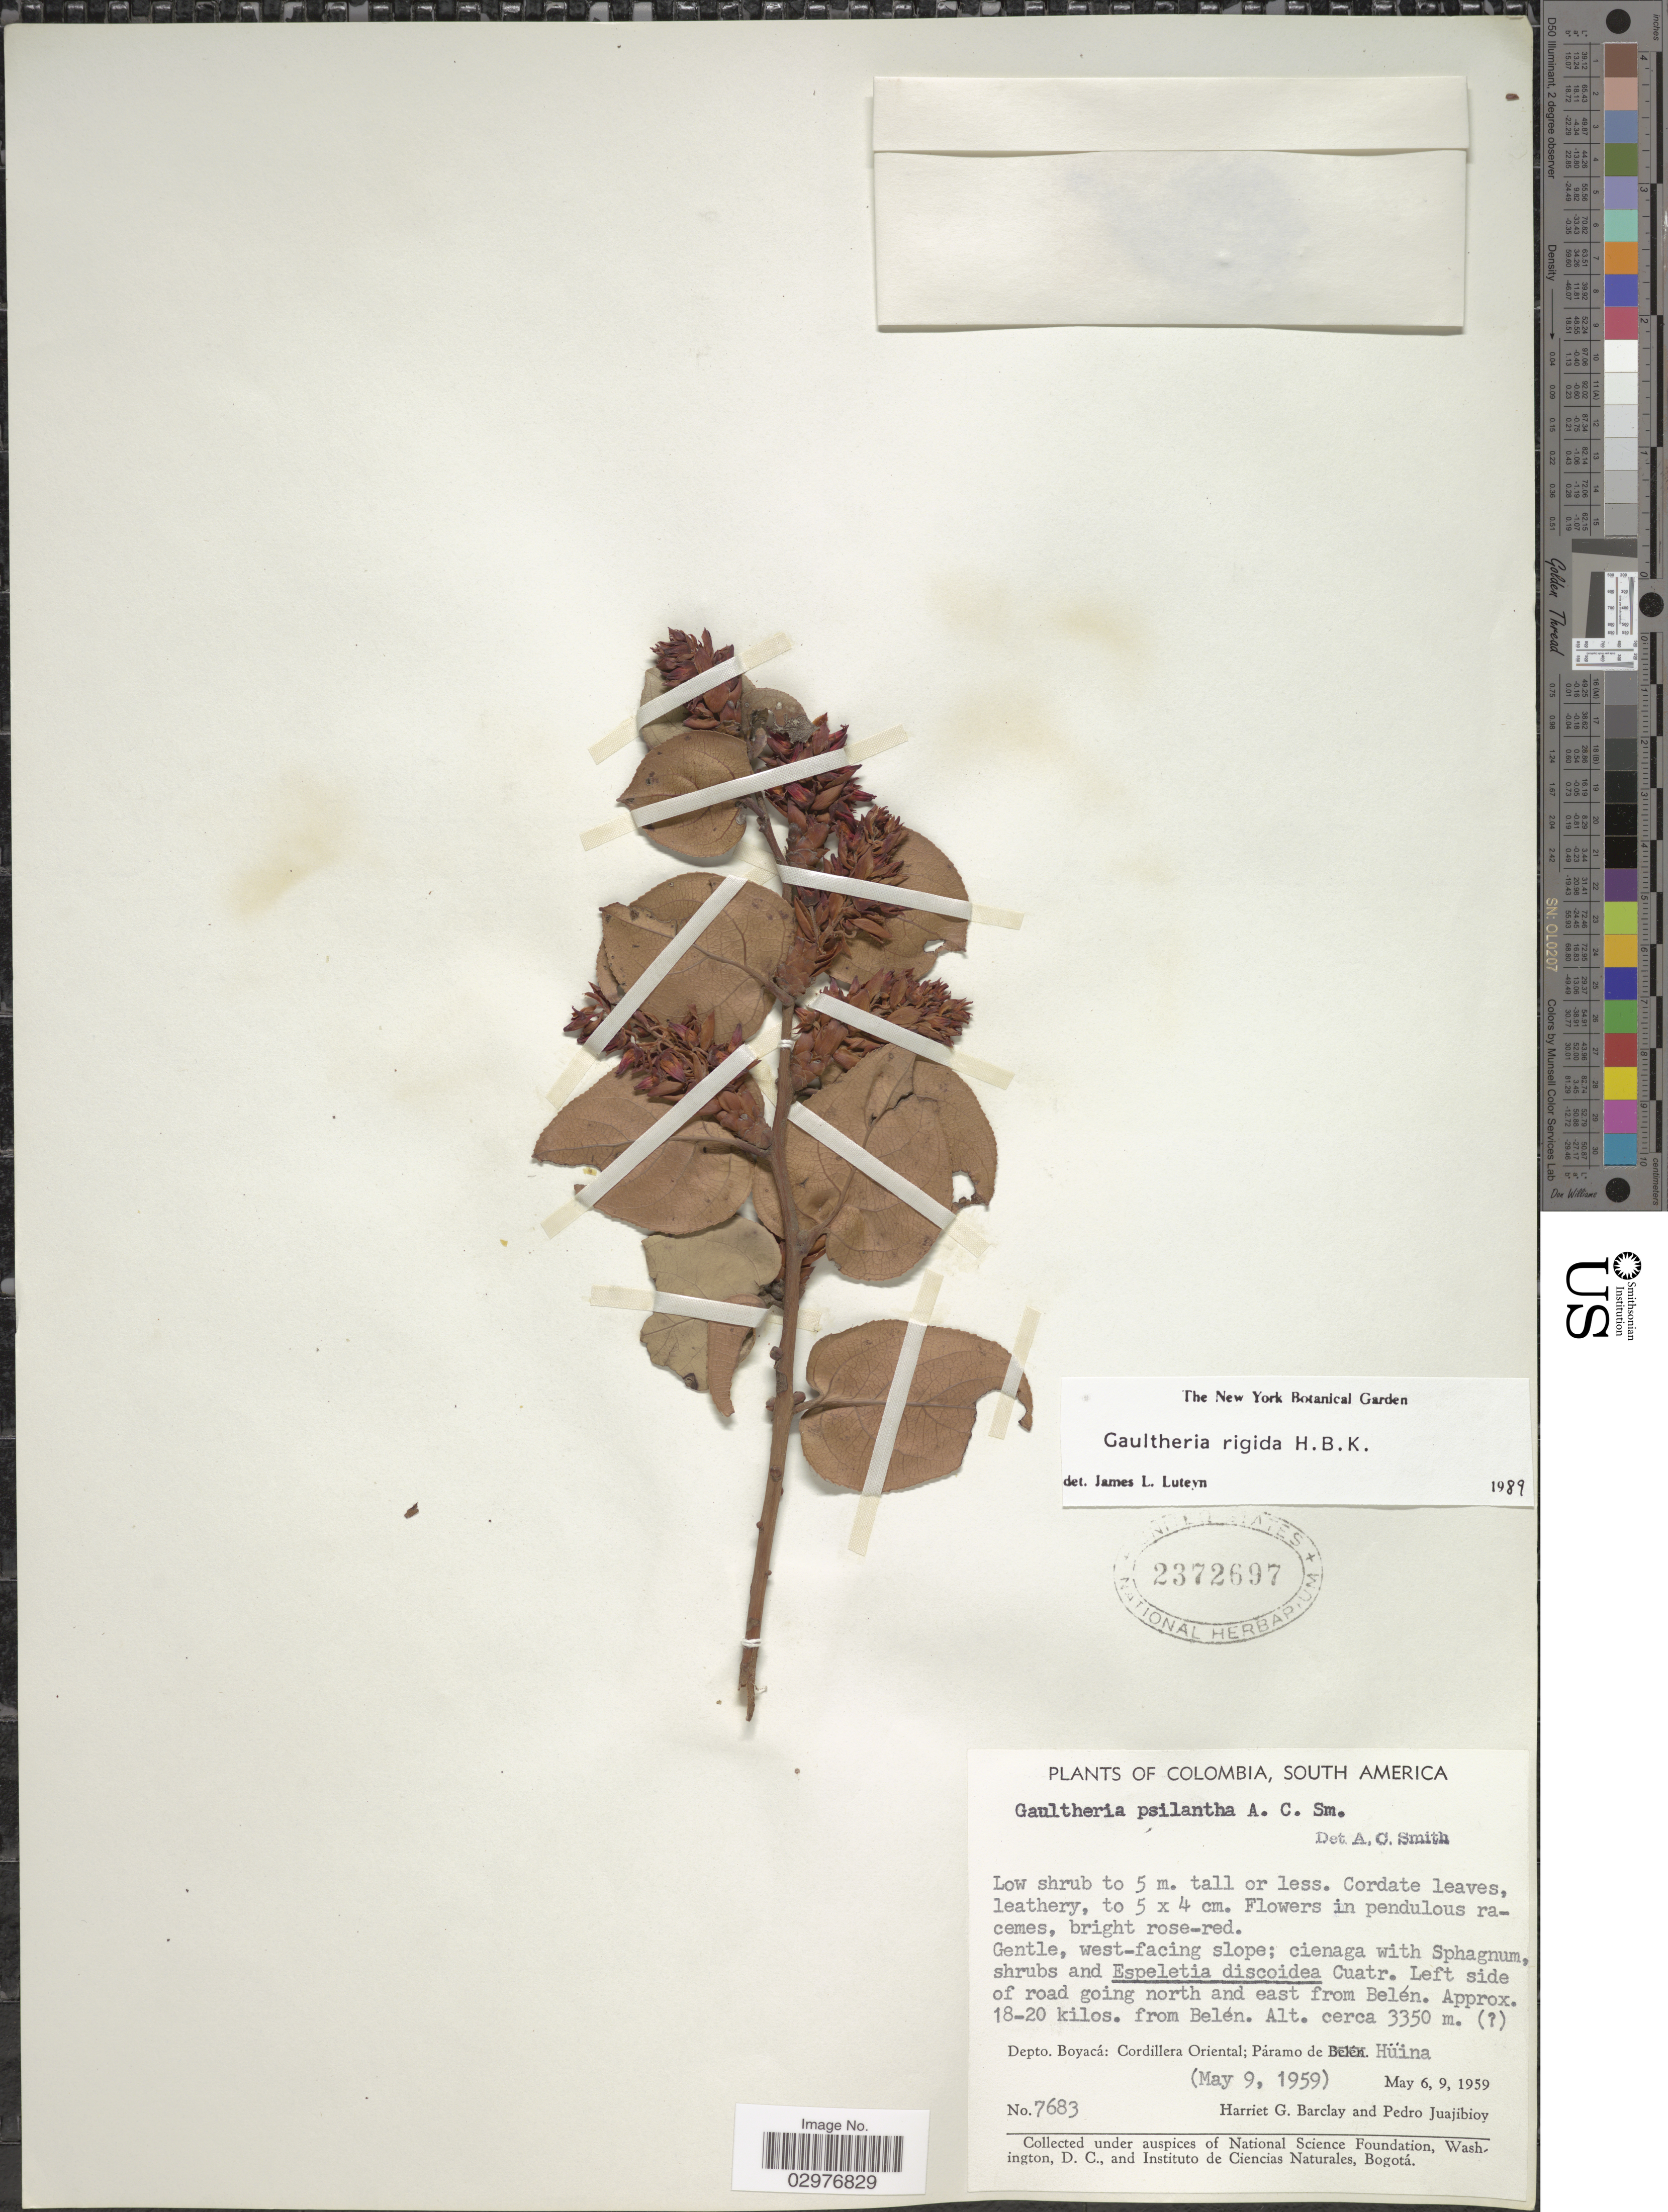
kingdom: Plantae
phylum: Tracheophyta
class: Magnoliopsida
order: Ericales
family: Ericaceae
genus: Gaultheria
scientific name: Gaultheria rigida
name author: Kunth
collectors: H. G. Barclay & P. Juajibioy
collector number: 7683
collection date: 1959-05-09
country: Colombia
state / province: Boyacá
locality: Left side of road going north and east from Belén. Approx. 18-20 kilos. from Belén. Depto. Boyacá: Cordillera Oriental; Páramo de Hüina.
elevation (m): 3350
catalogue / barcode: US 2372697